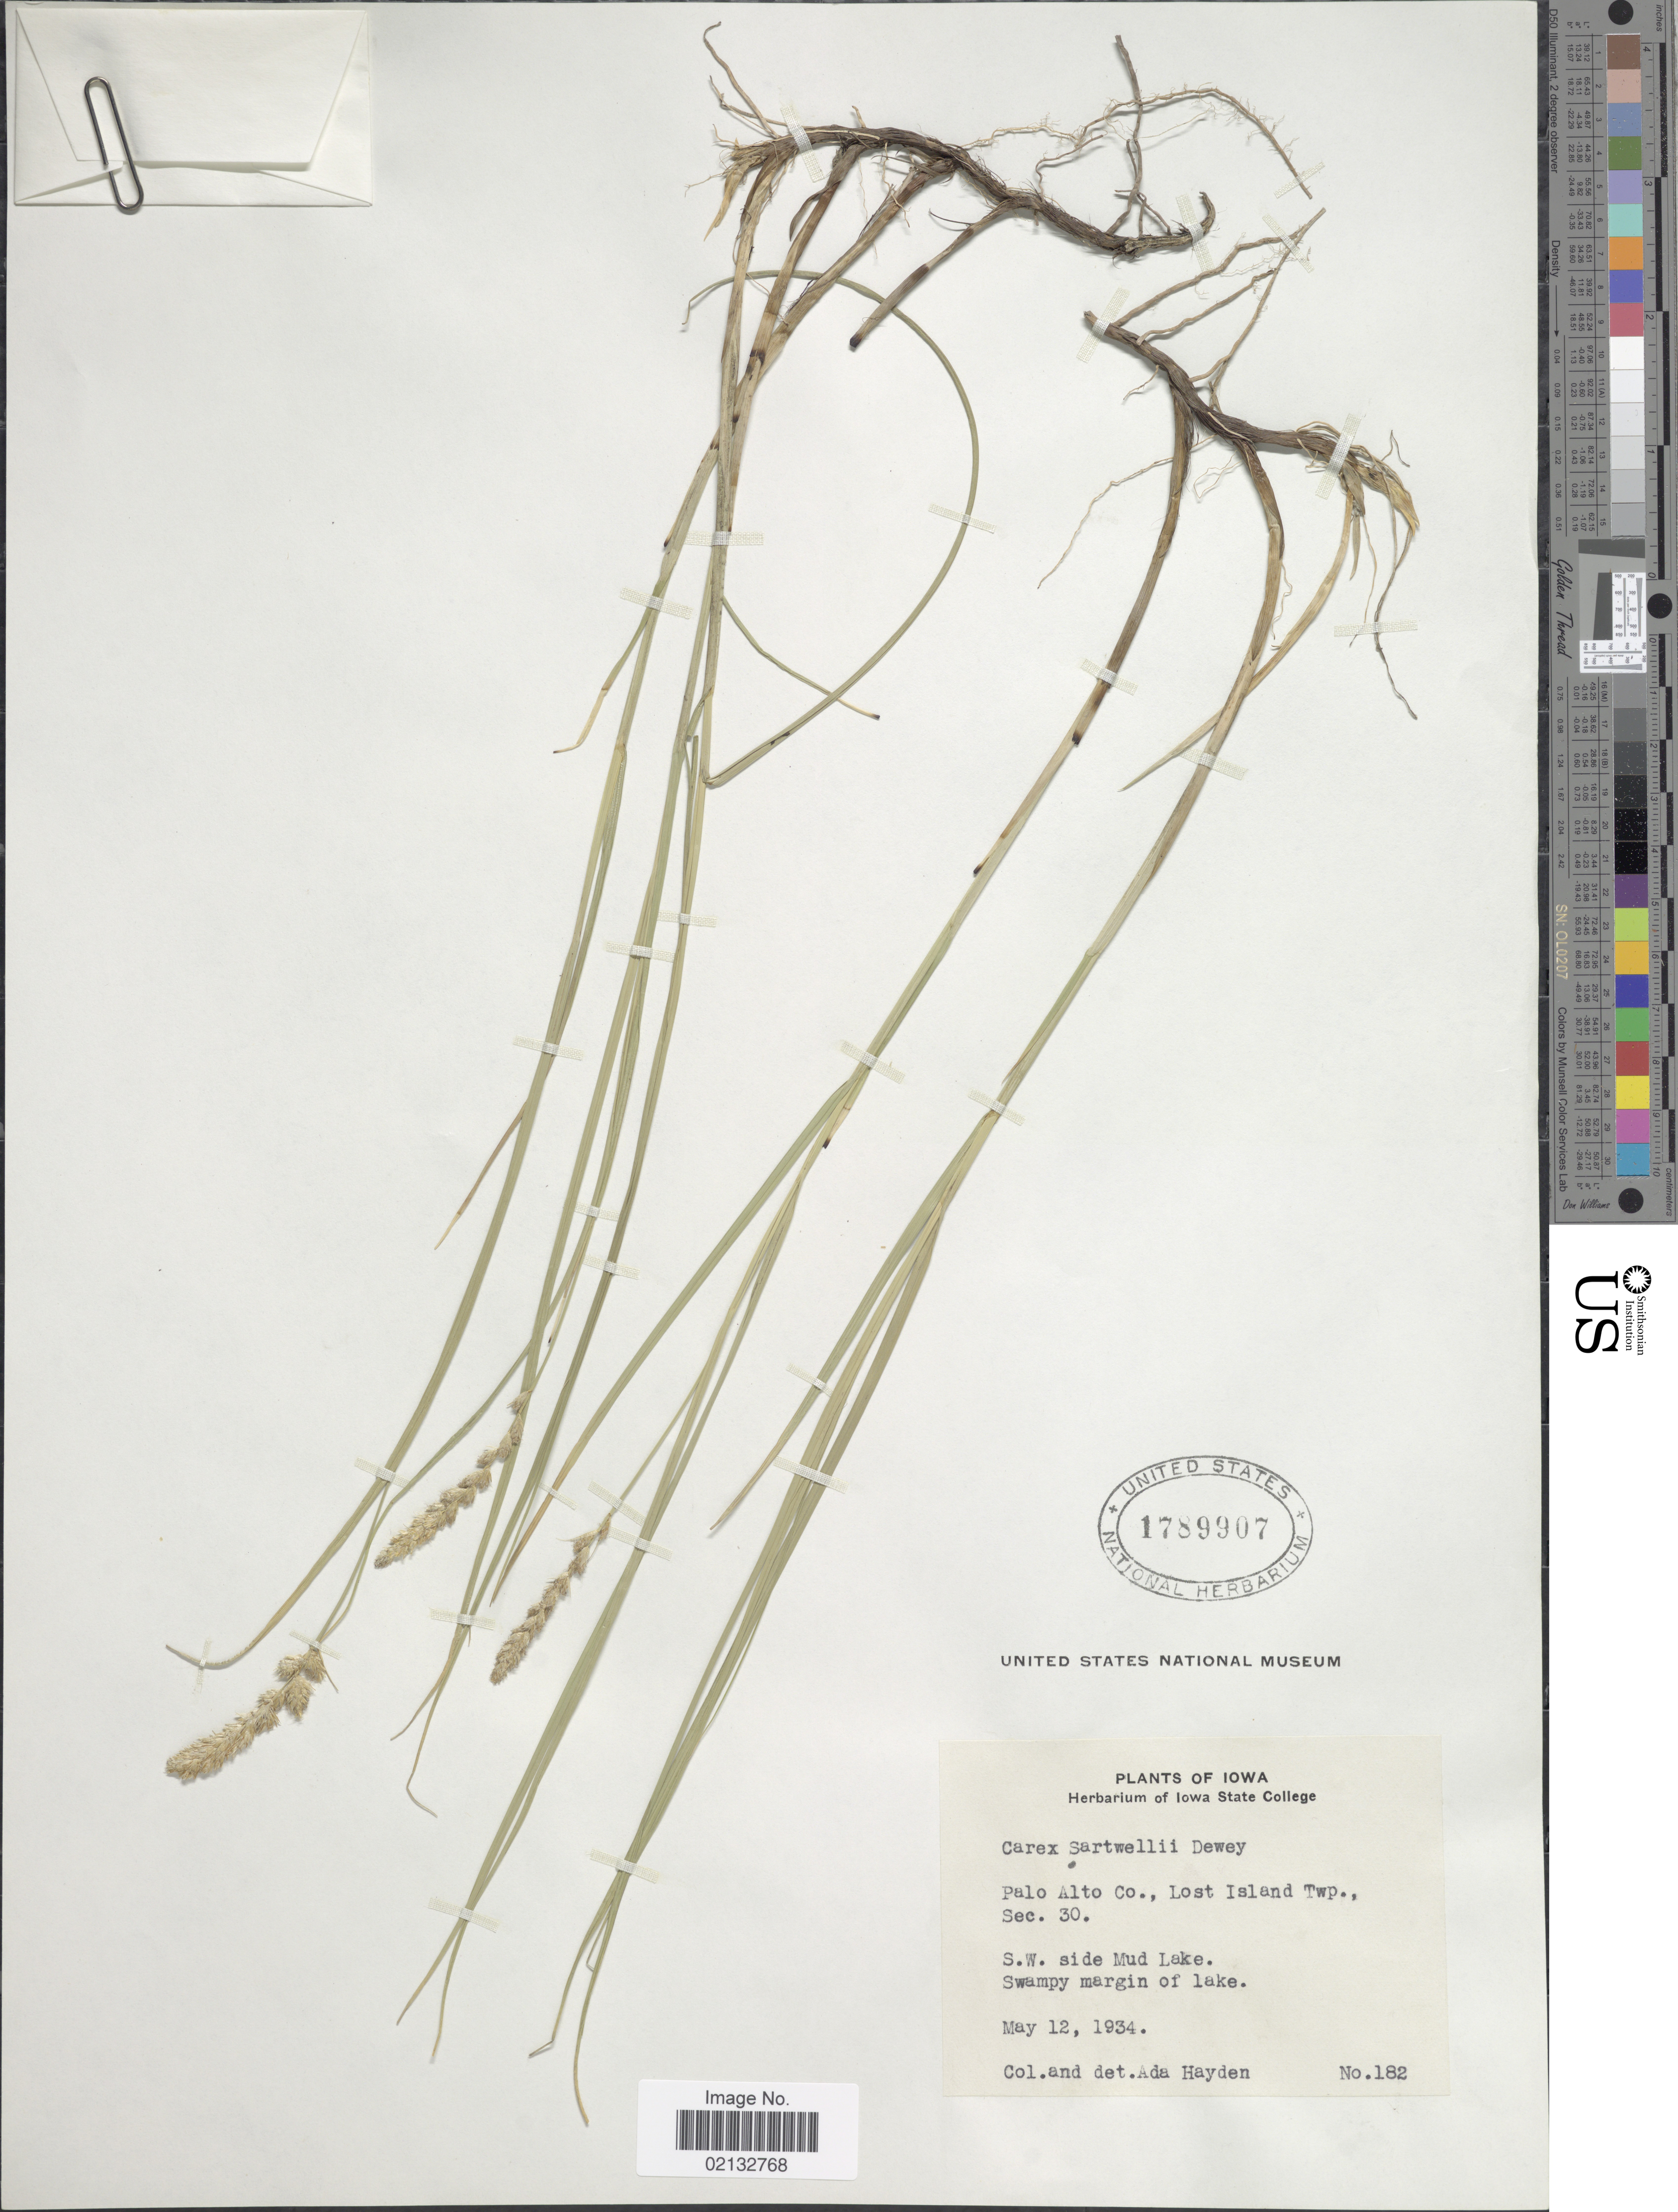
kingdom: Plantae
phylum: Tracheophyta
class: Liliopsida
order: Poales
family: Cyperaceae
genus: Carex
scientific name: Carex sartwellii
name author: Dewey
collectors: Ada Hayden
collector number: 182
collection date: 1934-05-12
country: United States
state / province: Iowa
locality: Palo Alto Co., Lost Island Twp., Sec. 30. S.W. side Mud Lake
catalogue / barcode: US 1789907